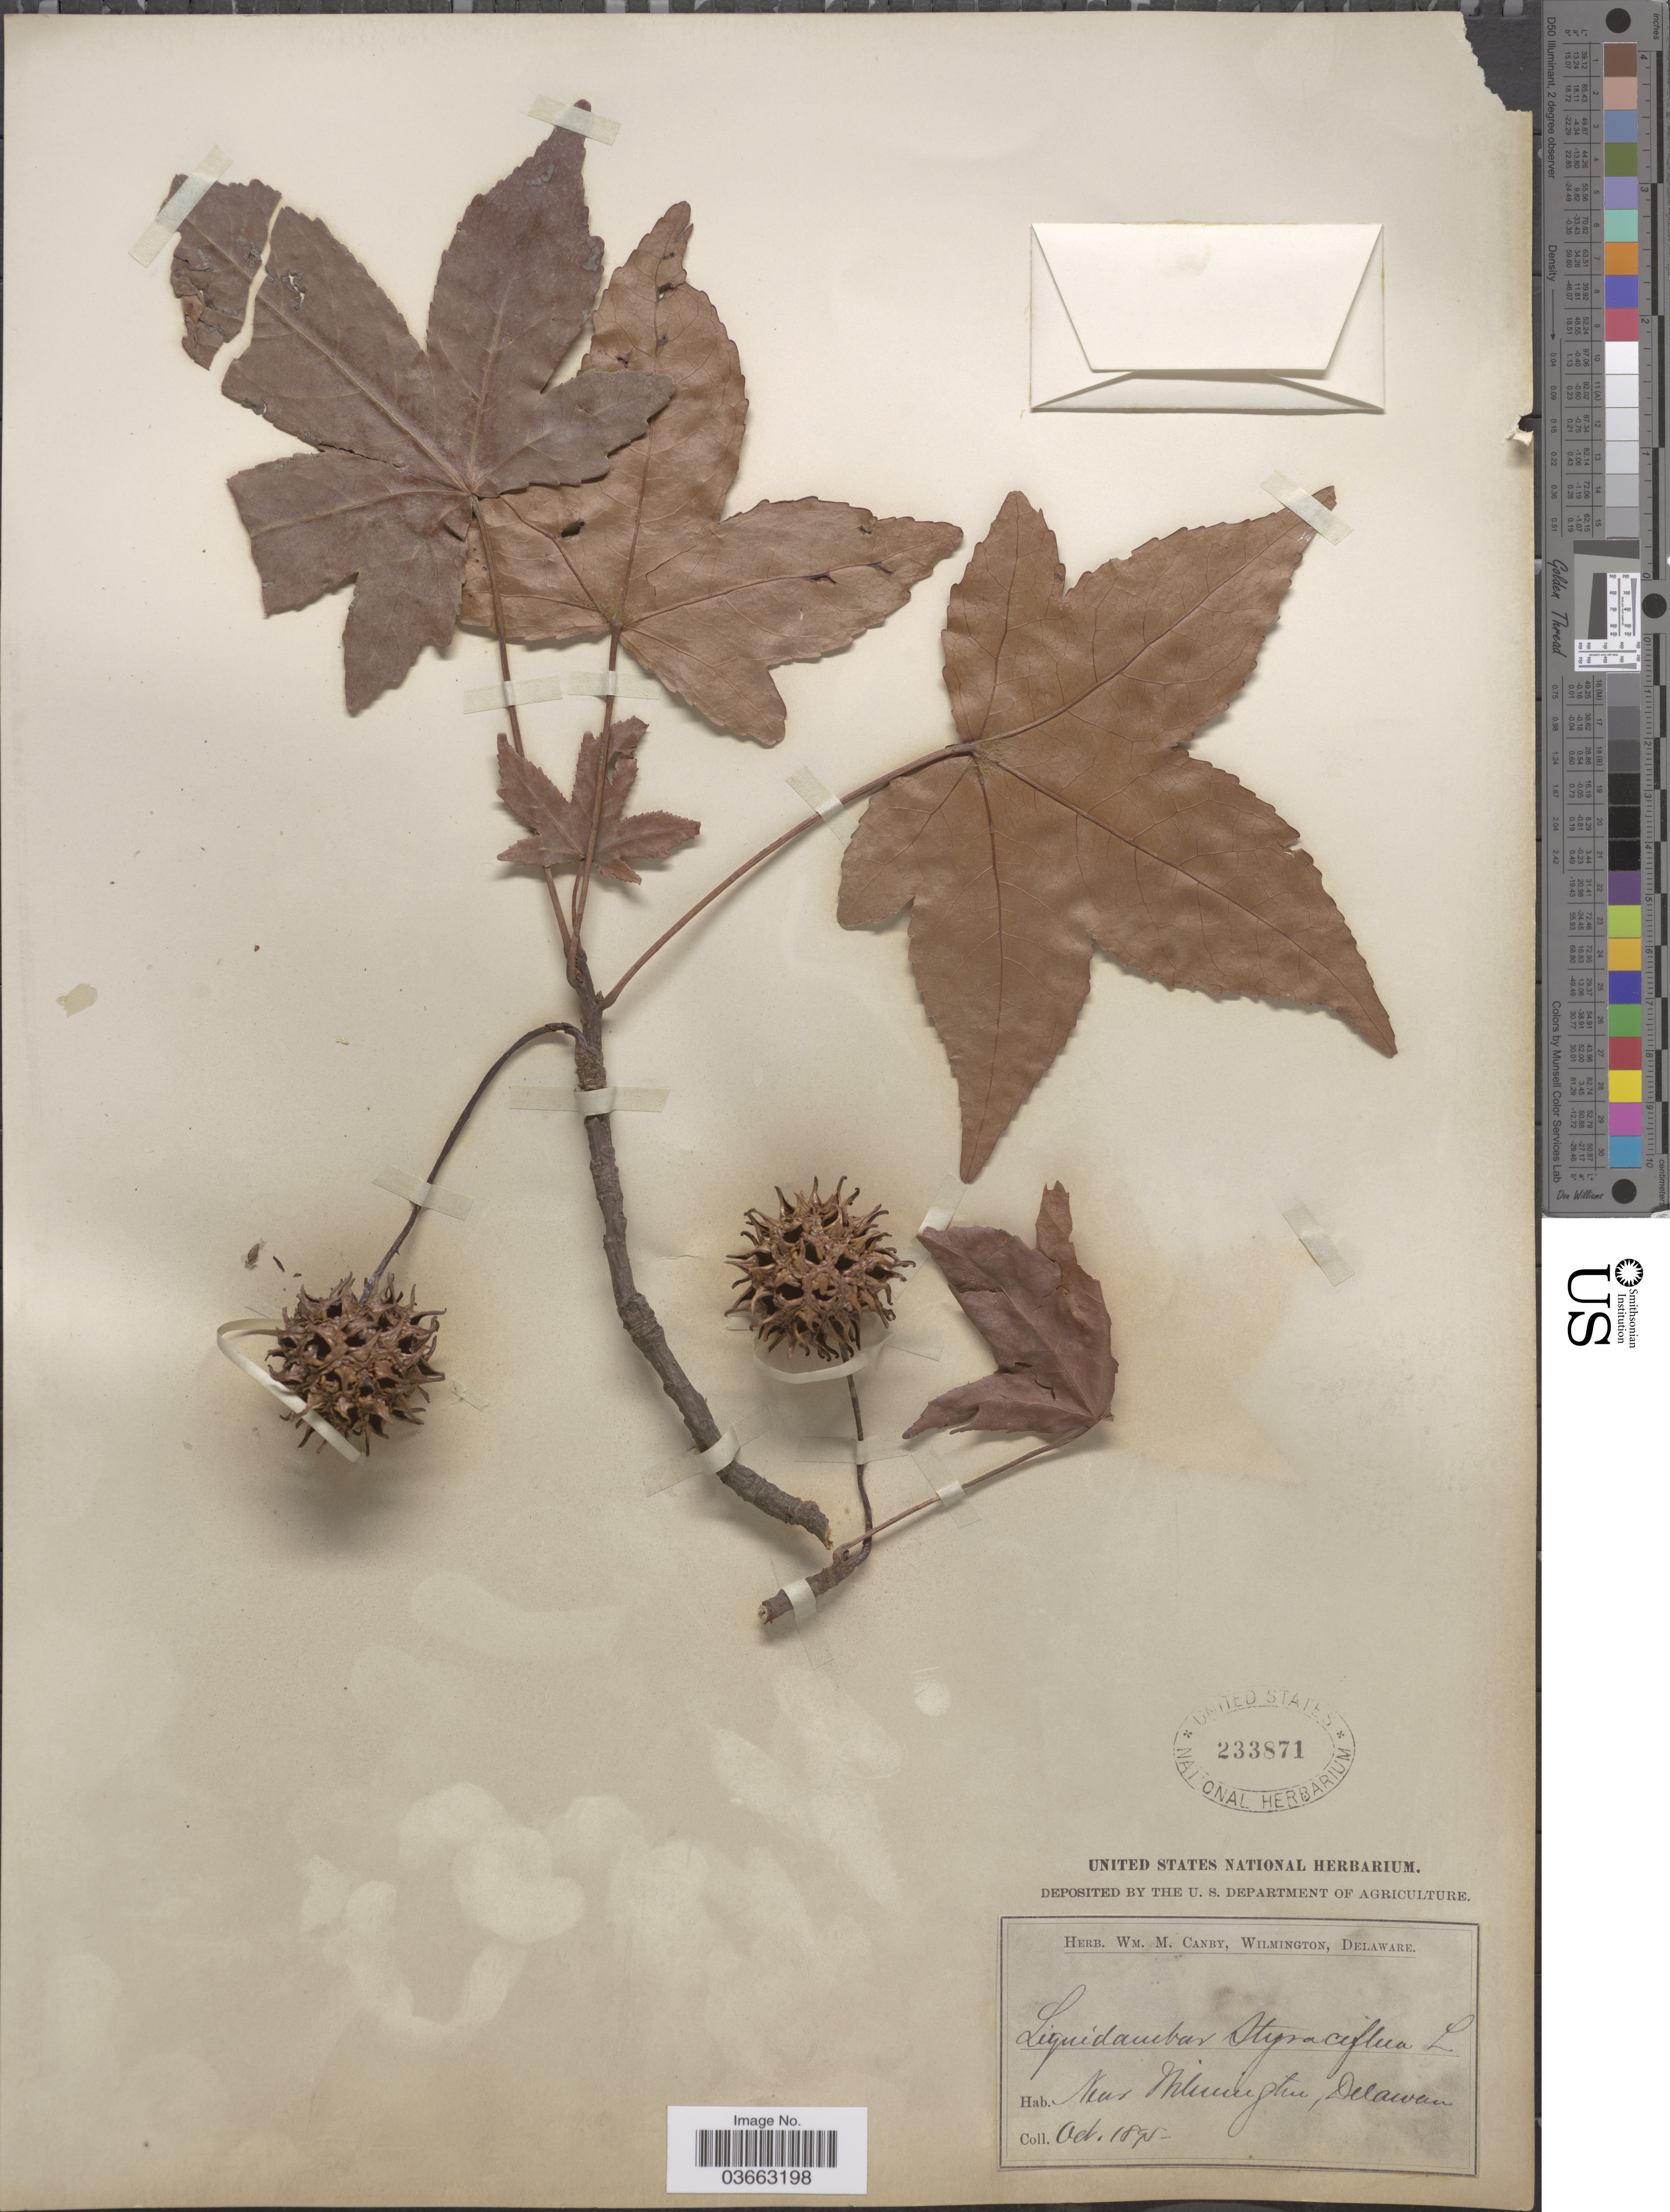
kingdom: Plantae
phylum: Tracheophyta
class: Magnoliopsida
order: Saxifragales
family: Altingiaceae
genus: Liquidambar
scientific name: Liquidambar styraciflua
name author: L.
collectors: ex herb. W.M. Canby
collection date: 1895-10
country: United States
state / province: Delaware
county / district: New Castle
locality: Near Wilmington.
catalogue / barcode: US 233871